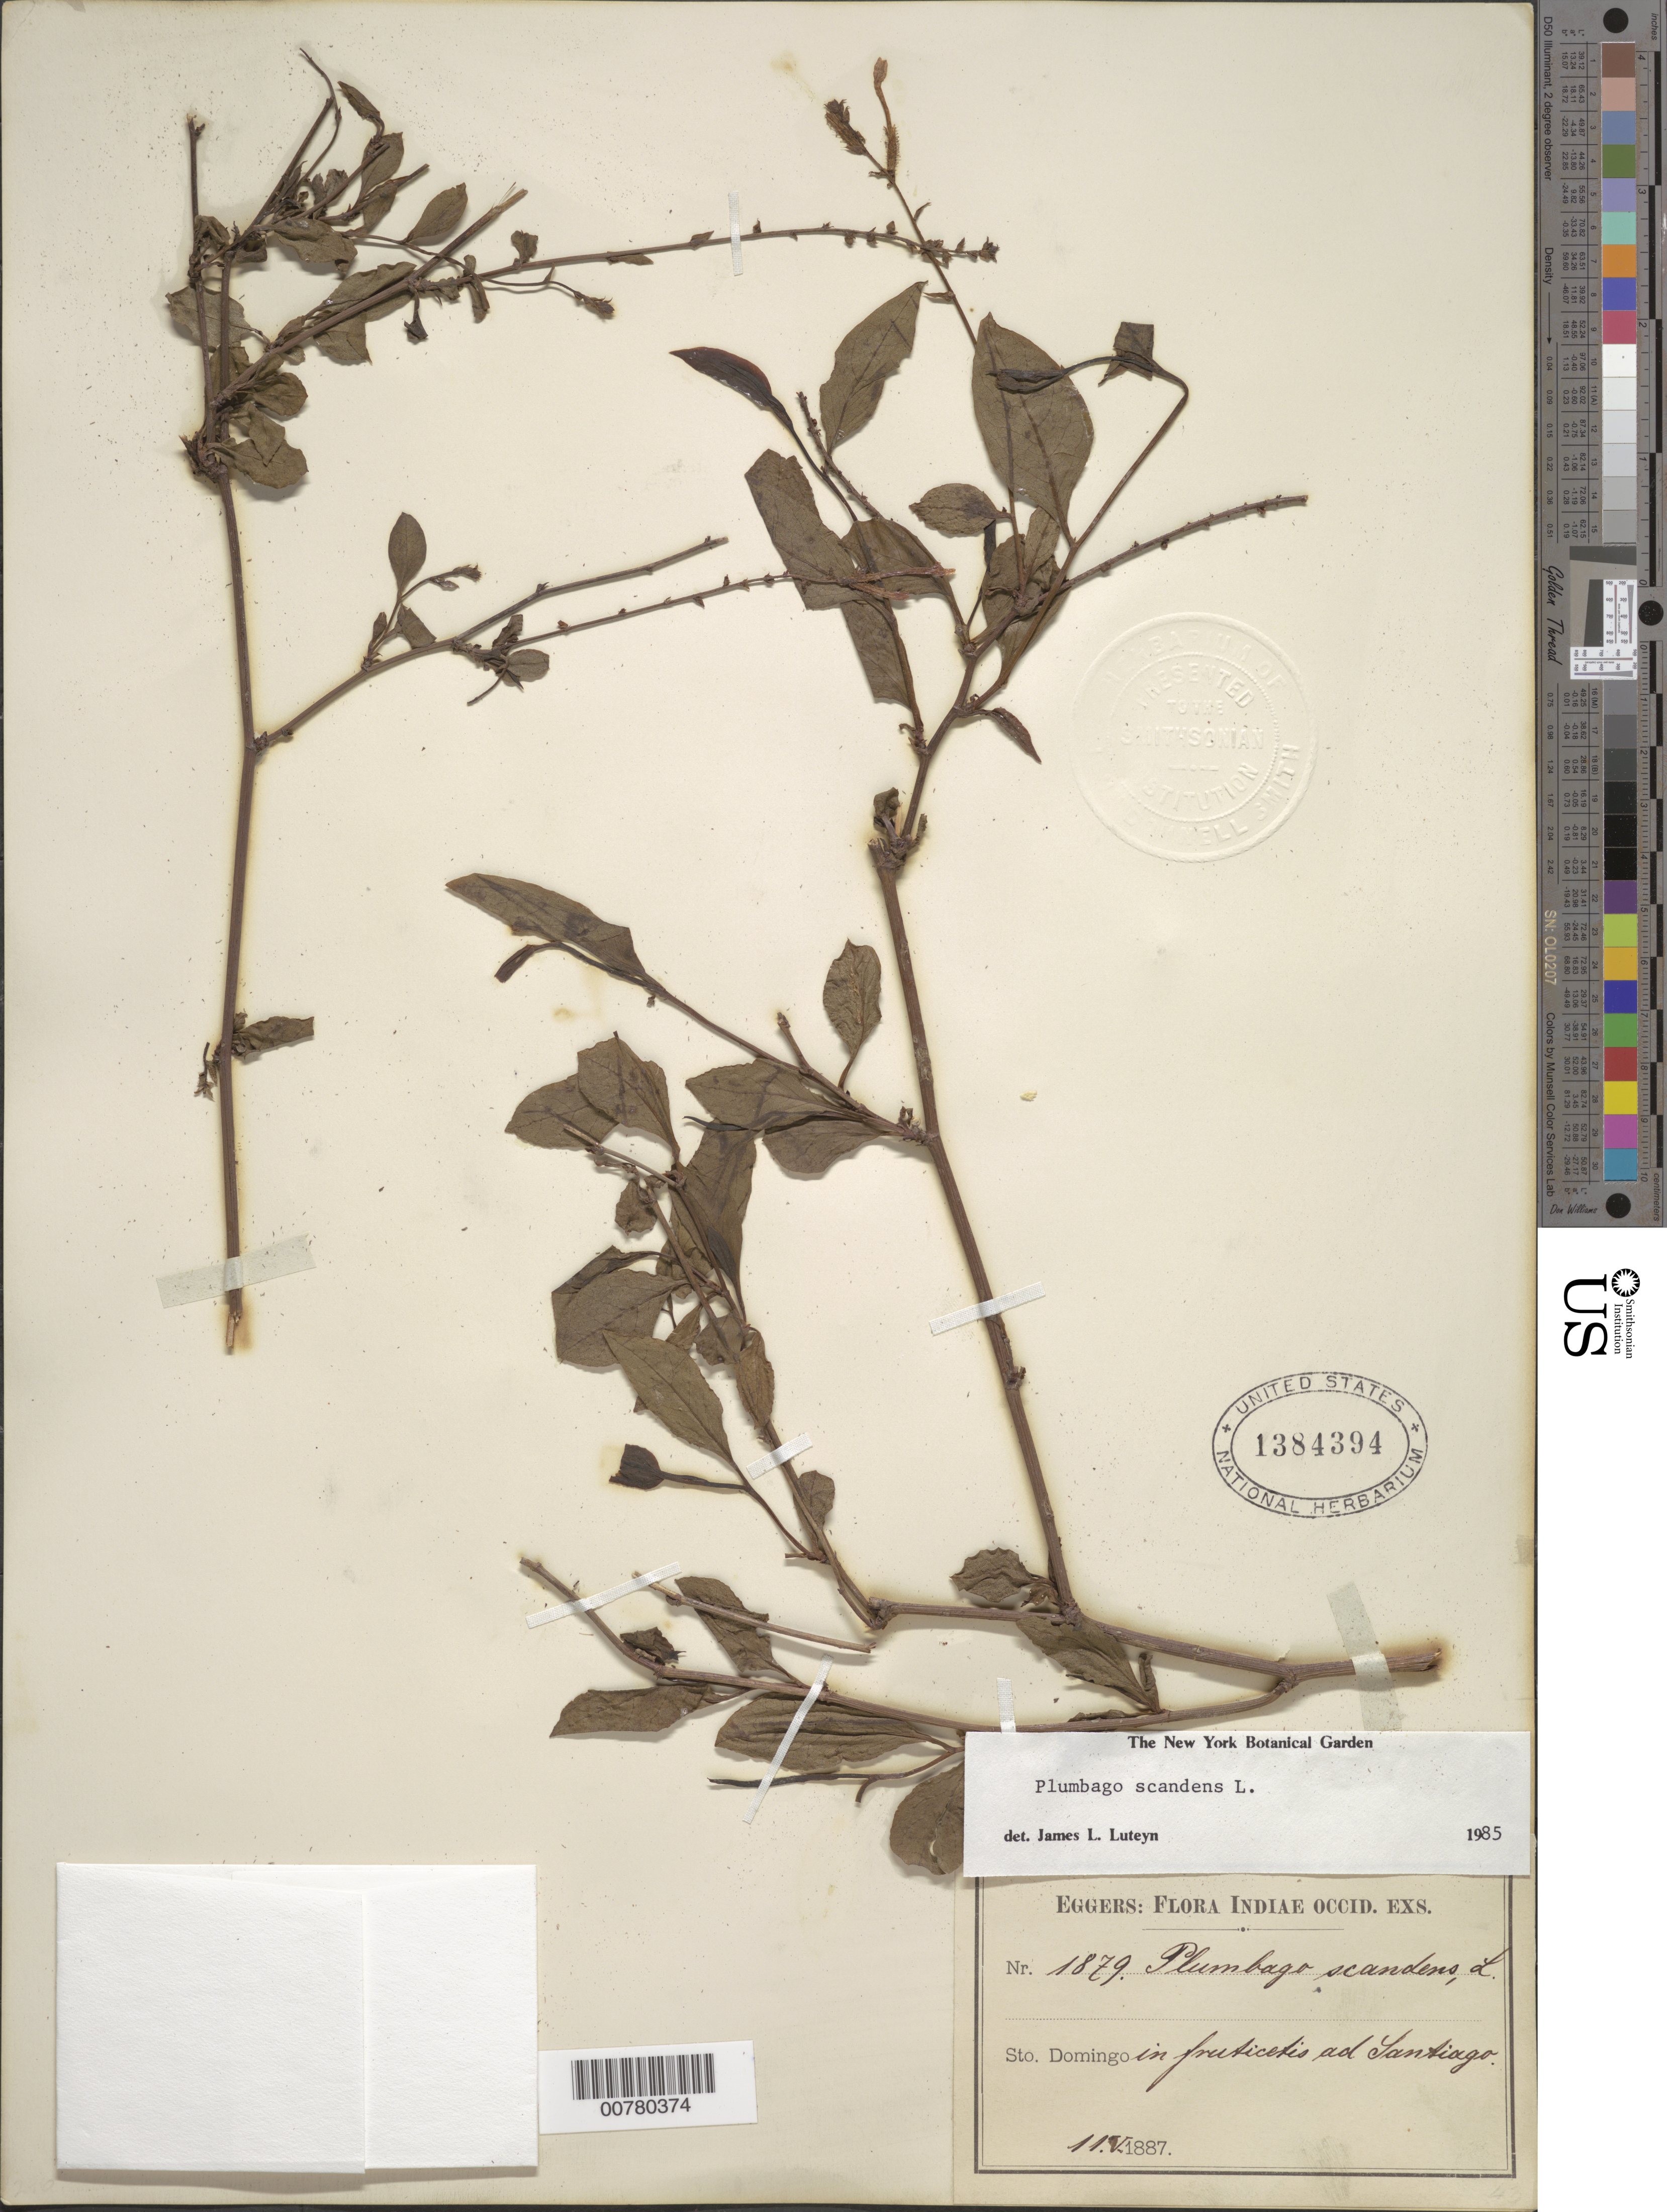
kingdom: Plantae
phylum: Tracheophyta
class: Magnoliopsida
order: Caryophyllales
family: Plumbaginaceae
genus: Plumbago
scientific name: Plumbago scandens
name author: L.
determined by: Luteyn, J. L.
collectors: H. F. A. von Eggers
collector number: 1879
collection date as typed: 11 May 1887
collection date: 1887-05-11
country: Dominican Republic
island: Hispaniola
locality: Santiago.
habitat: In fruticetis.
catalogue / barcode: US 1384394